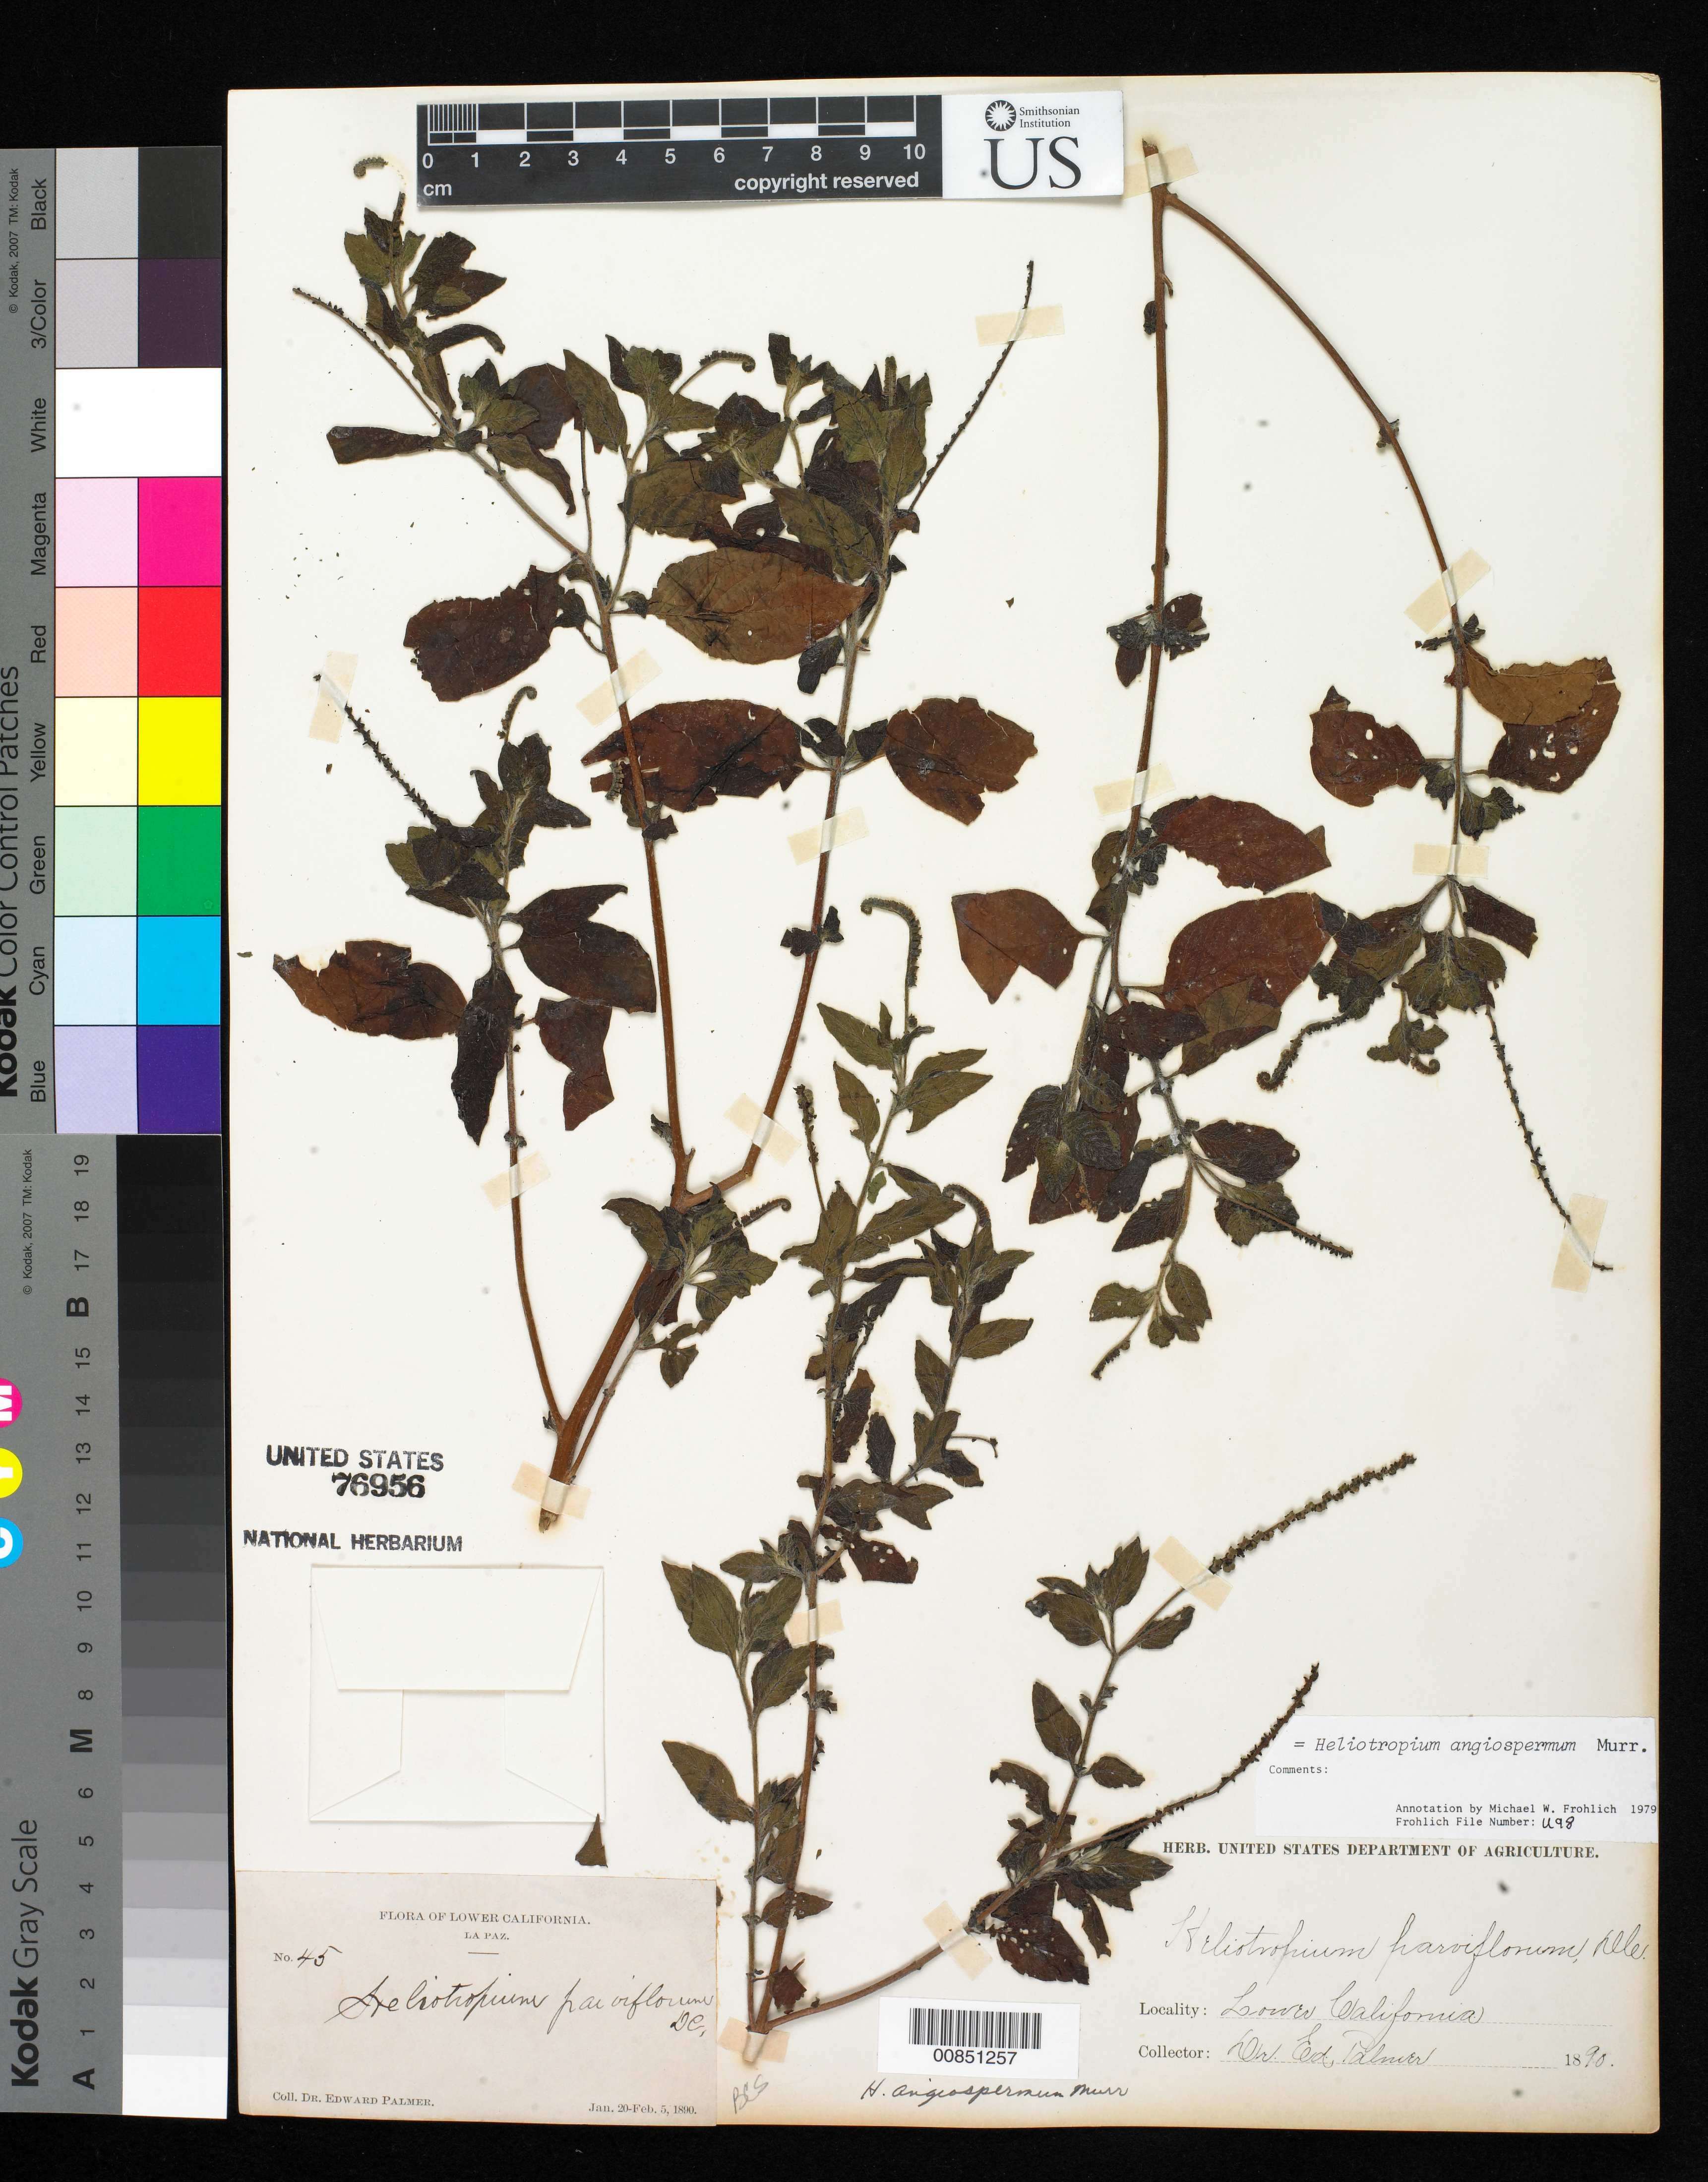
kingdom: Plantae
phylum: Tracheophyta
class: Magnoliopsida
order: Boraginales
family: Heliotropiaceae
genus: Heliotropium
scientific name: Heliotropium angiospermum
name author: Murray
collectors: E. Palmer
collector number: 45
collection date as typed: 20 Jan 1890 to 05 Feb 1890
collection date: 1890-01-20/1890-02-05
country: Mexico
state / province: Baja California Sur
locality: La Paz, Baja California Sur.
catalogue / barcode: US 76956